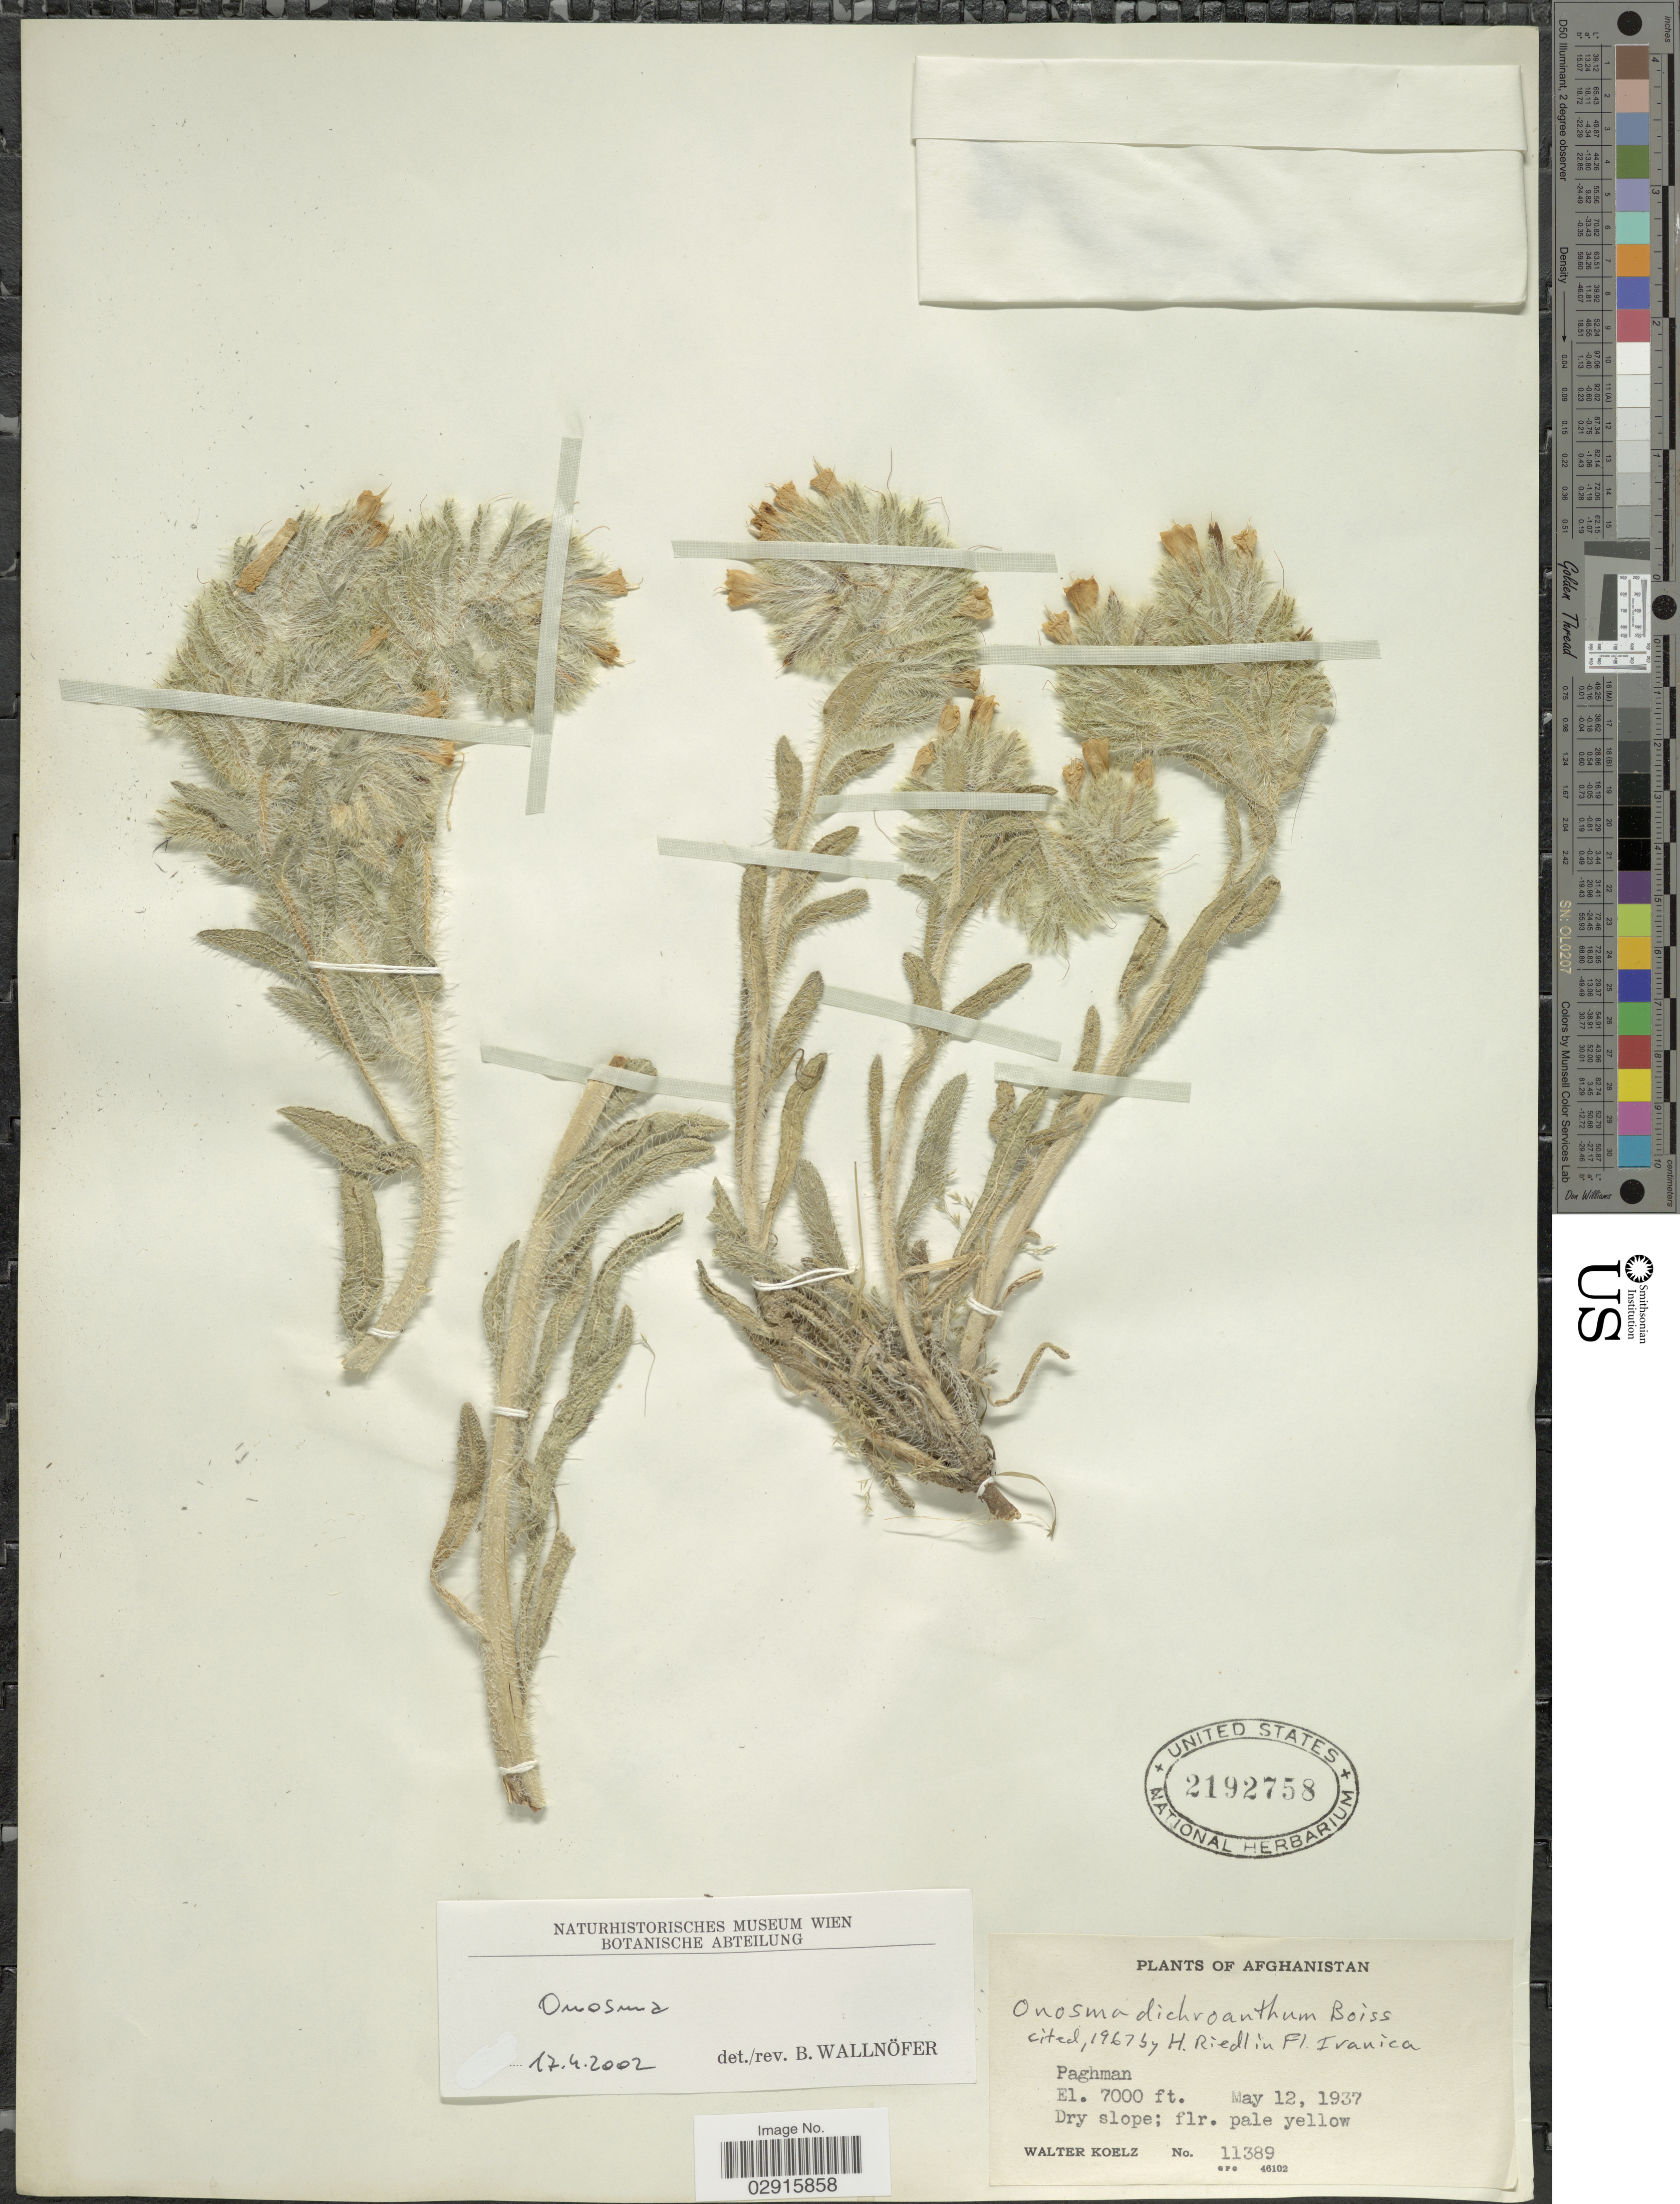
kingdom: Plantae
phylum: Tracheophyta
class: Magnoliopsida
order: Boraginales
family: Boraginaceae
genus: Onosma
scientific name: Onosma dichroantha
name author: Boiss.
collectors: W. N. Koelz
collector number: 11389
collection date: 1937-05-12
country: Afghanistan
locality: Paghman.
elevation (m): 2134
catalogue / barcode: US 2192758